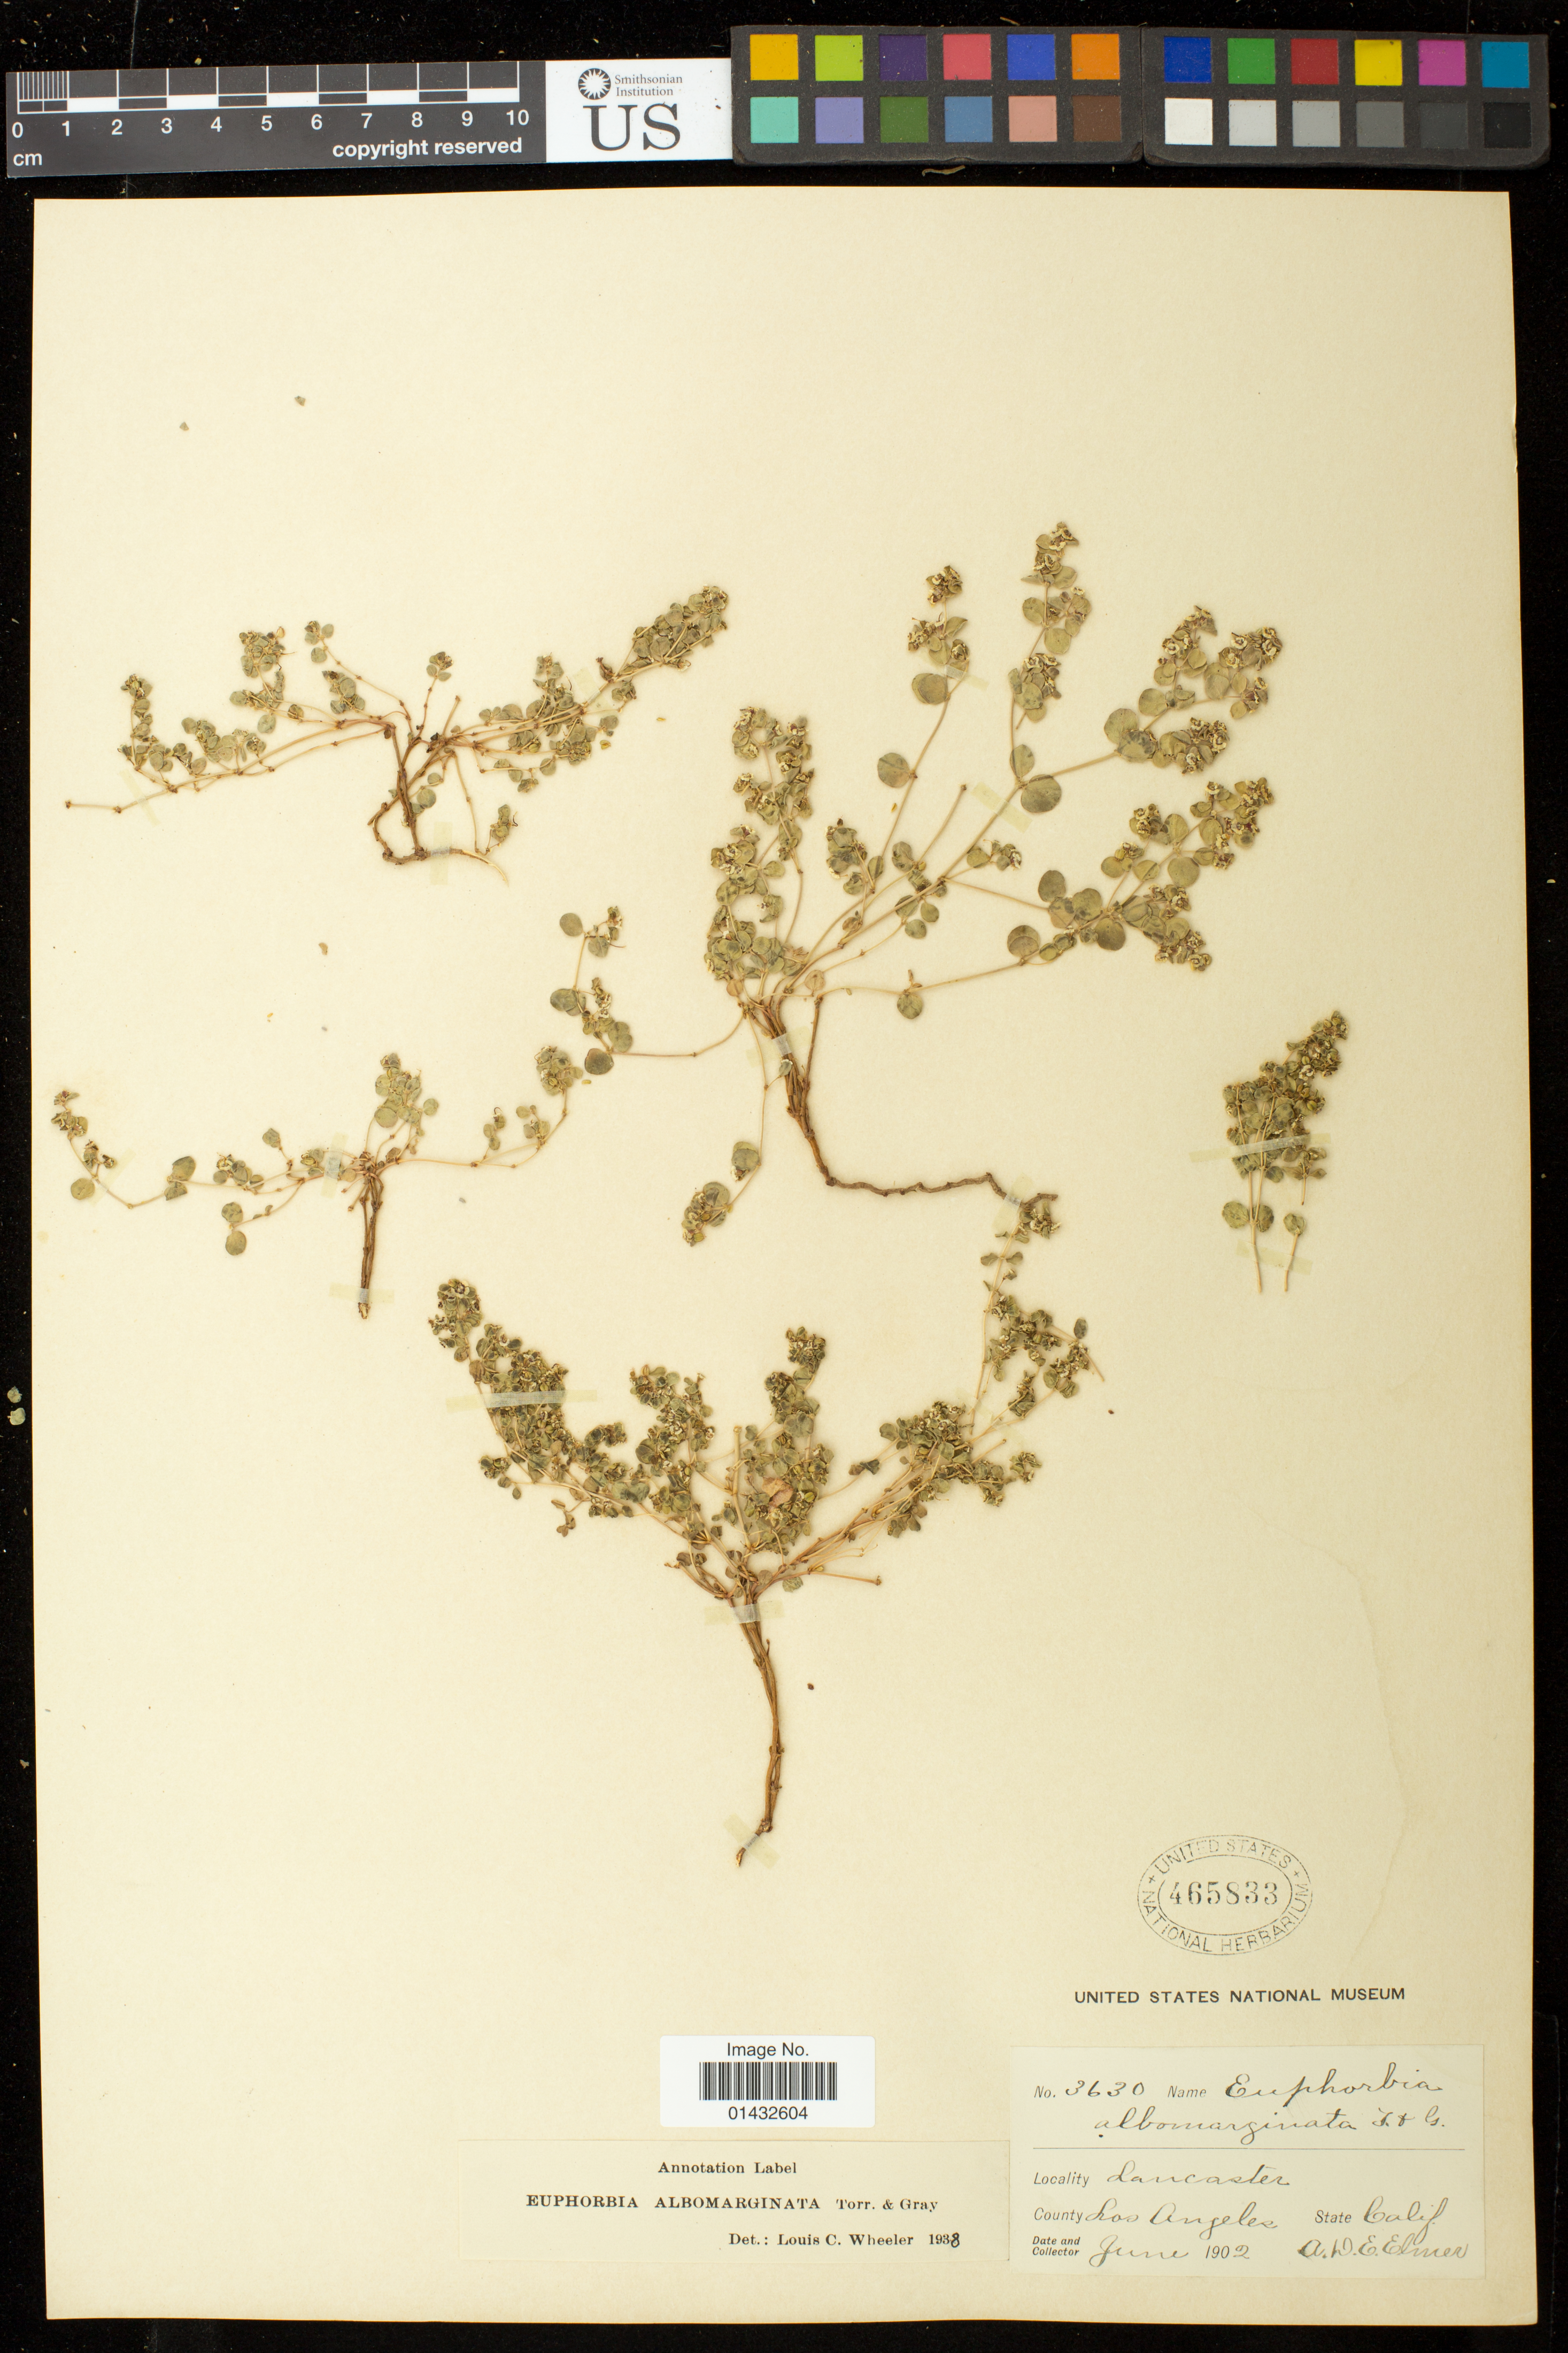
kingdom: Plantae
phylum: Tracheophyta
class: Magnoliopsida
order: Malpighiales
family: Euphorbiaceae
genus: Euphorbia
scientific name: Euphorbia albomarginata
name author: Torr. & A. Gray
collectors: A. D. E. Elmer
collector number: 3630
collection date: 1902-06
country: United States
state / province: California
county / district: Los Angeles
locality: Lancaster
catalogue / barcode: US 465833